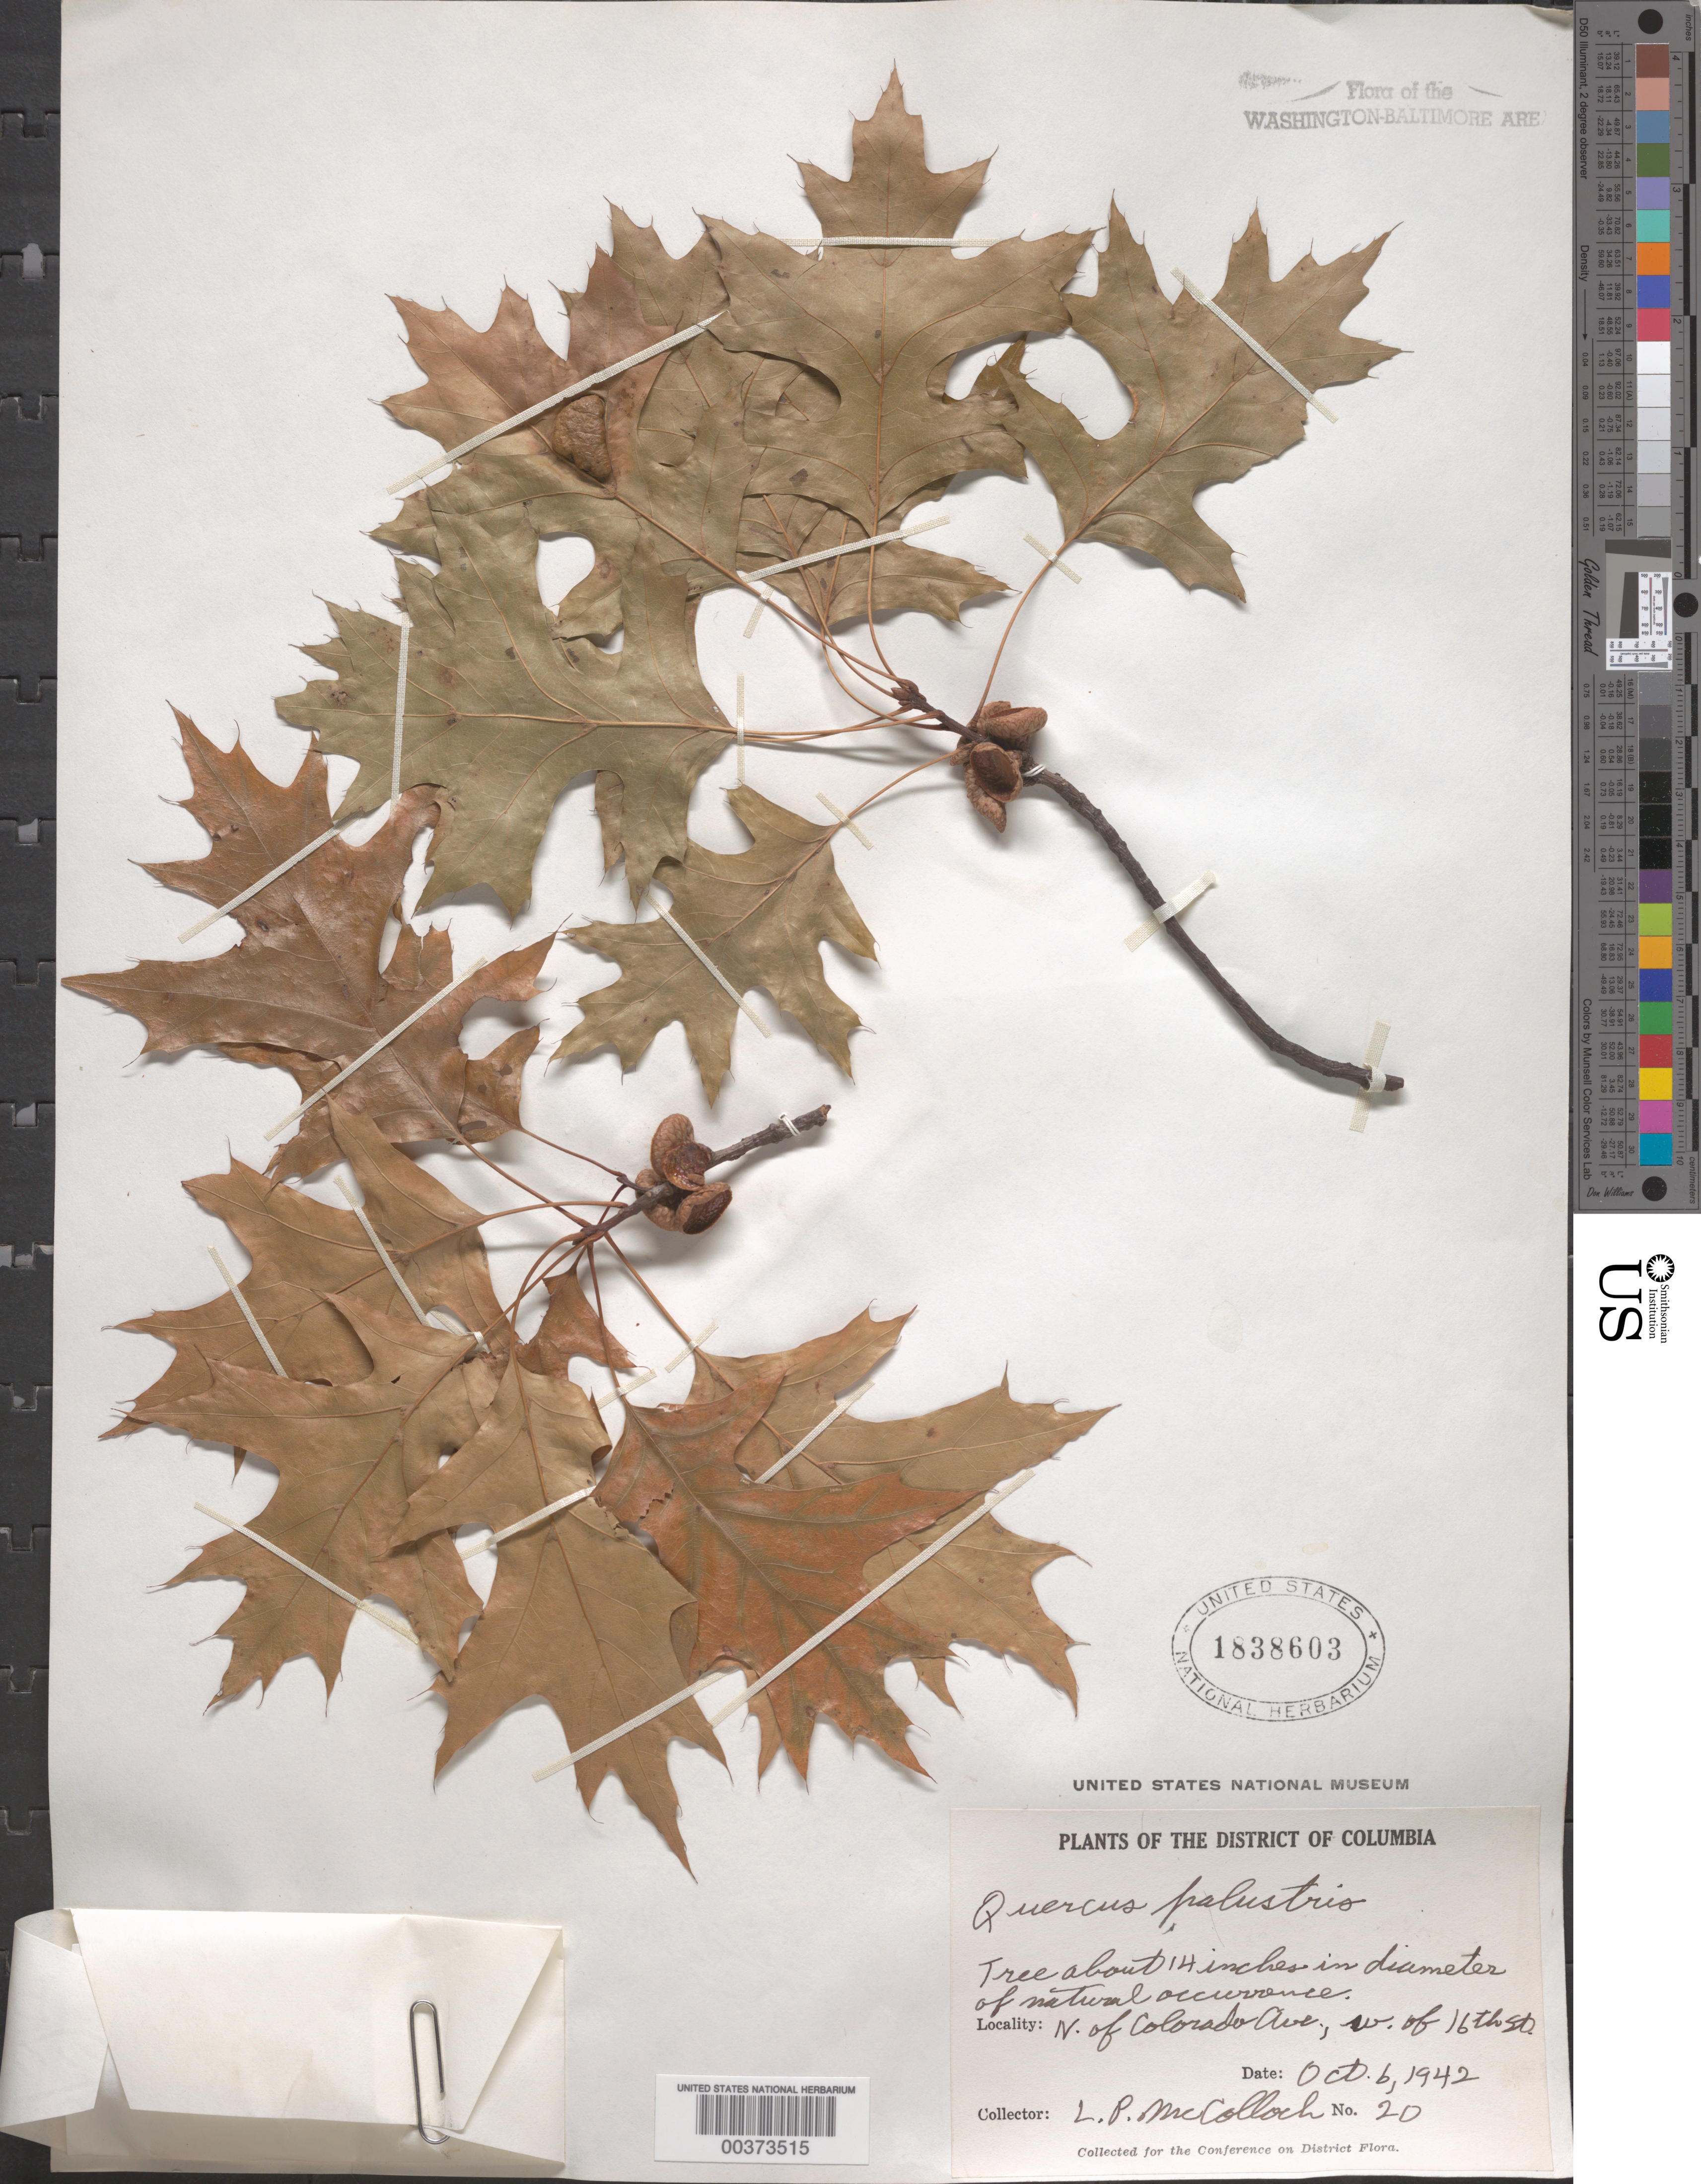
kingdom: Plantae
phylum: Tracheophyta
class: Magnoliopsida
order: Fagales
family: Fagaceae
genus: Quercus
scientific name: Quercus palustris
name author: Münchh.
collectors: L. McColloch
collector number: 20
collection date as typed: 06 Oct 1942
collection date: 1942-10-06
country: United States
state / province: District of Columbia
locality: North of Colorado Ave., west of 16th St. Rock Creek Park and vicinity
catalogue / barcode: US 1838603